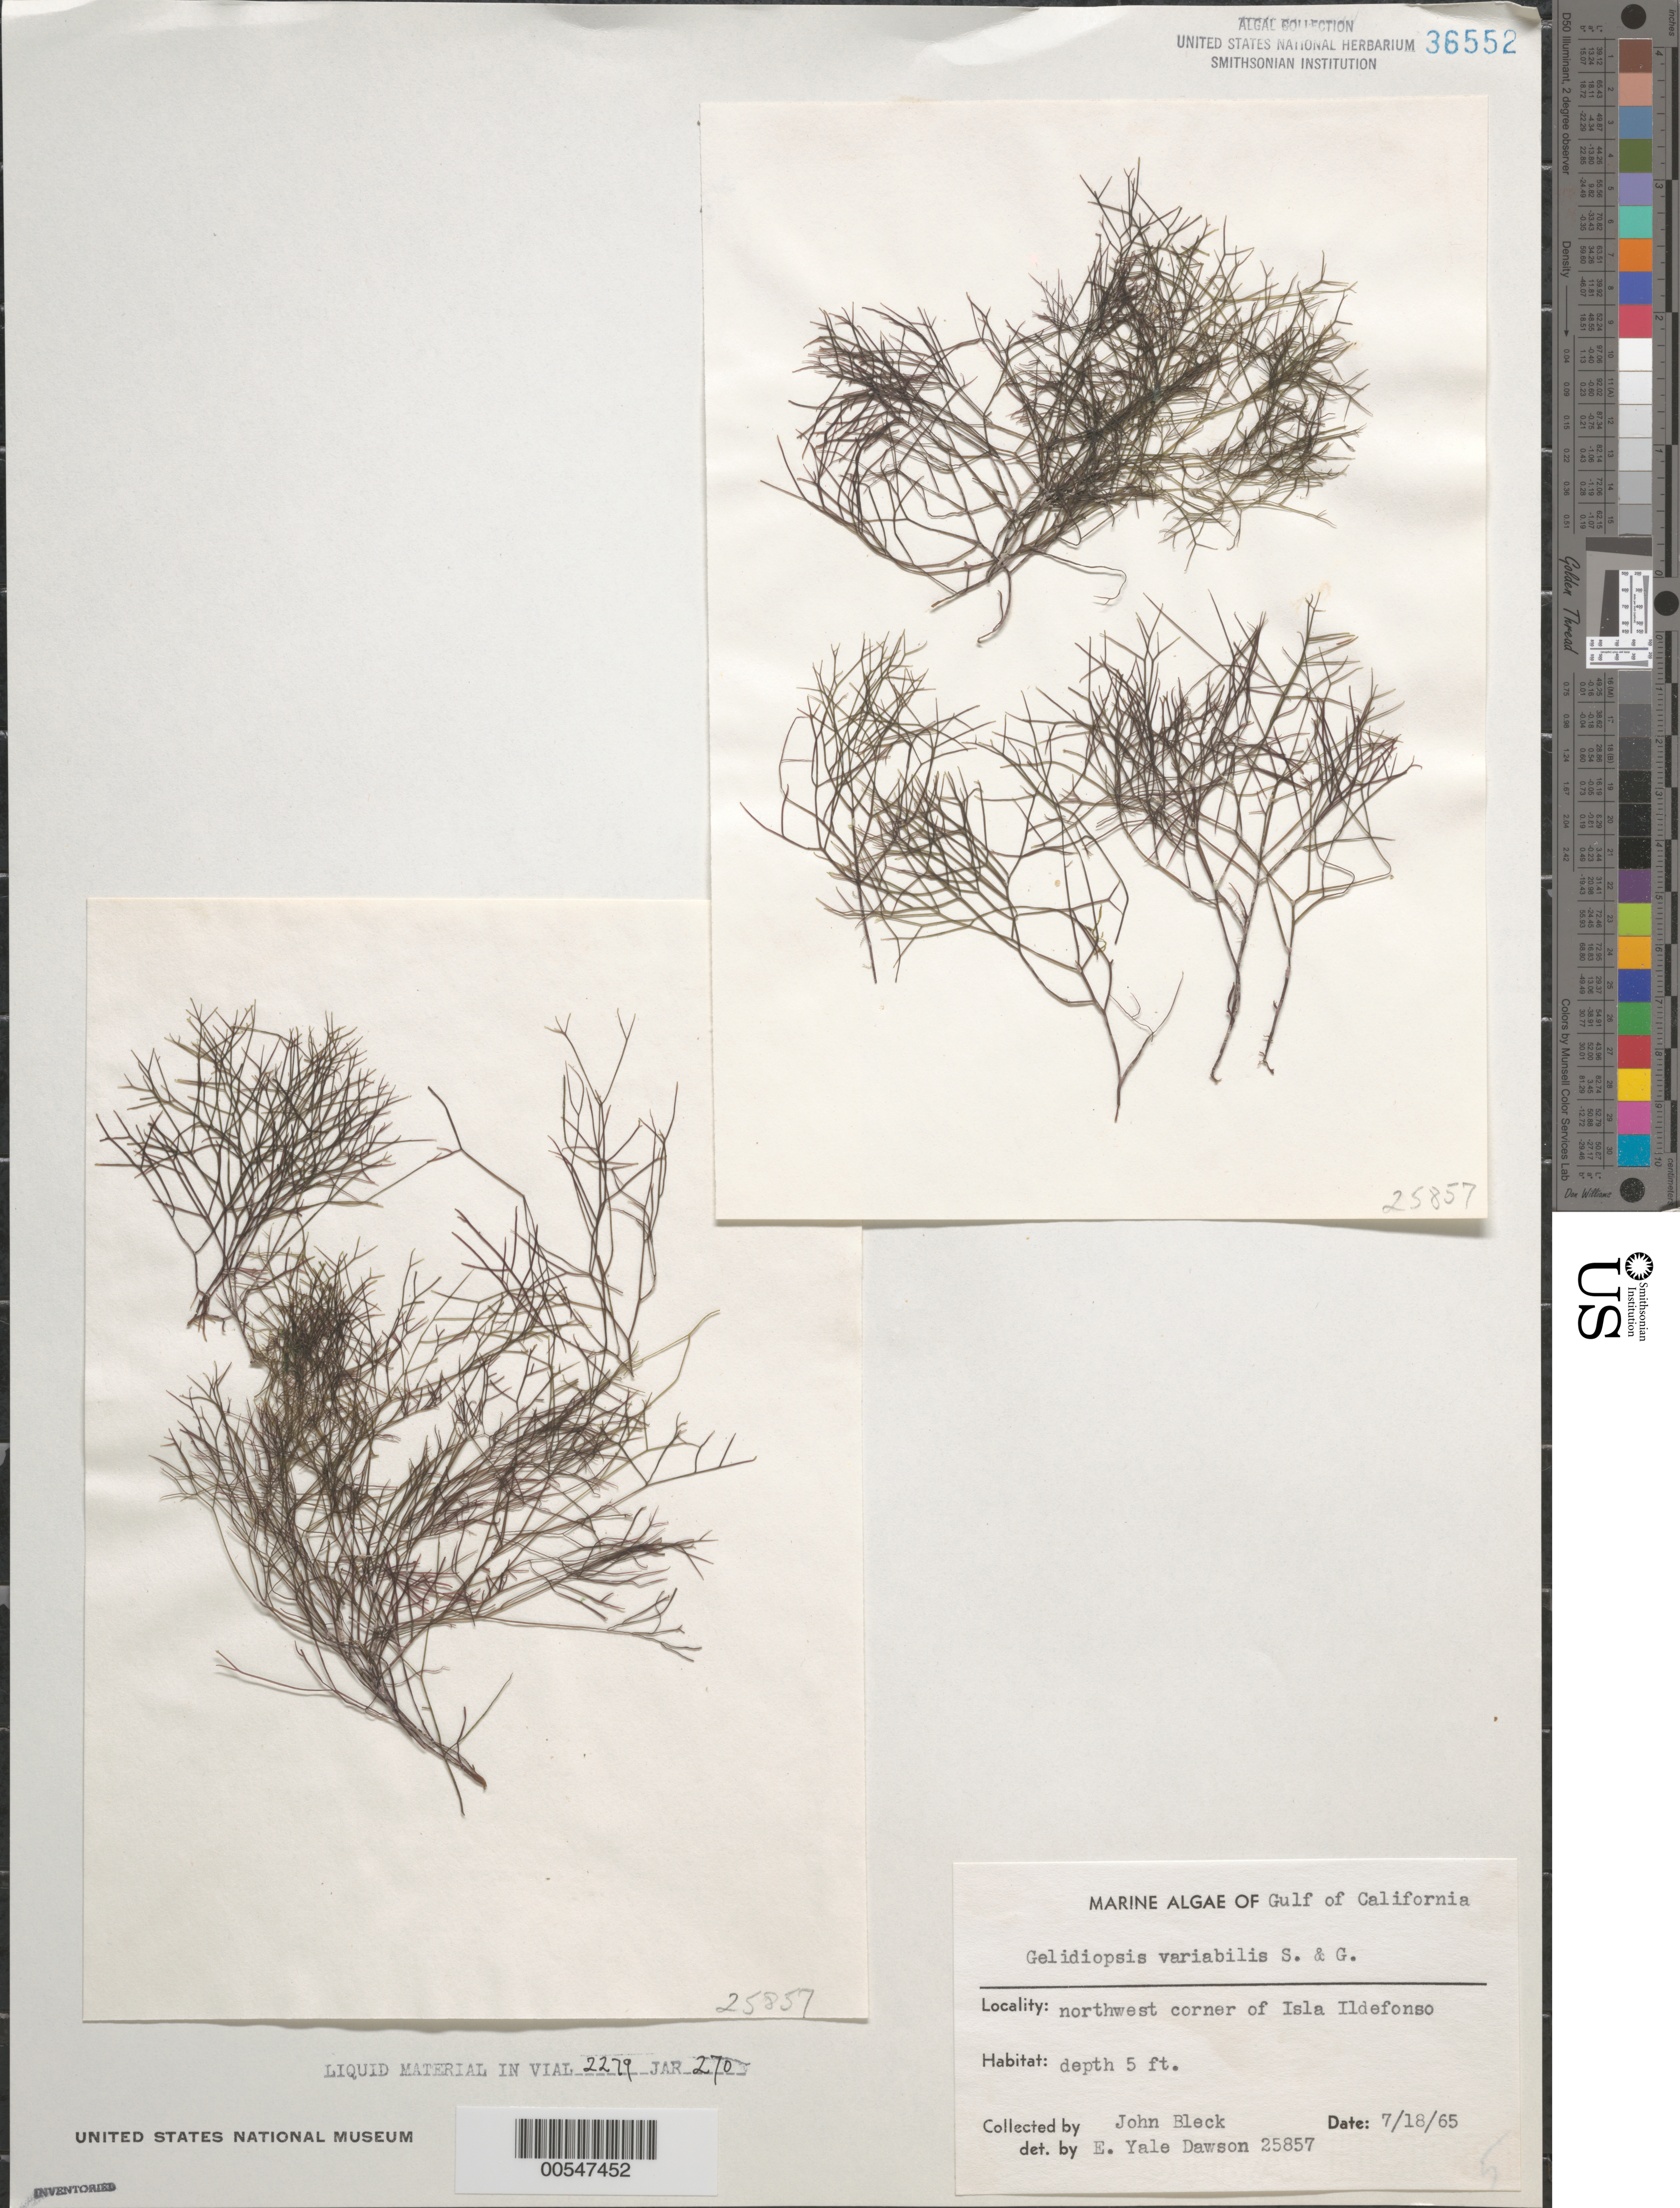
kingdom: Plantae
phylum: Rhodophyta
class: Florideophyceae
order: Rhodymeniales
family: Lomentariaceae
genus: Ceratodictyon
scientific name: Ceratodictyon variabile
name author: (J. Agardh) R.E. Norris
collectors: J. Bleck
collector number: EYD 25857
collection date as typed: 18 Jul 1965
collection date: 1965-07-18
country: Mexico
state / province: Baja California Sur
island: Isla Ildefonso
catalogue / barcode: US 36552